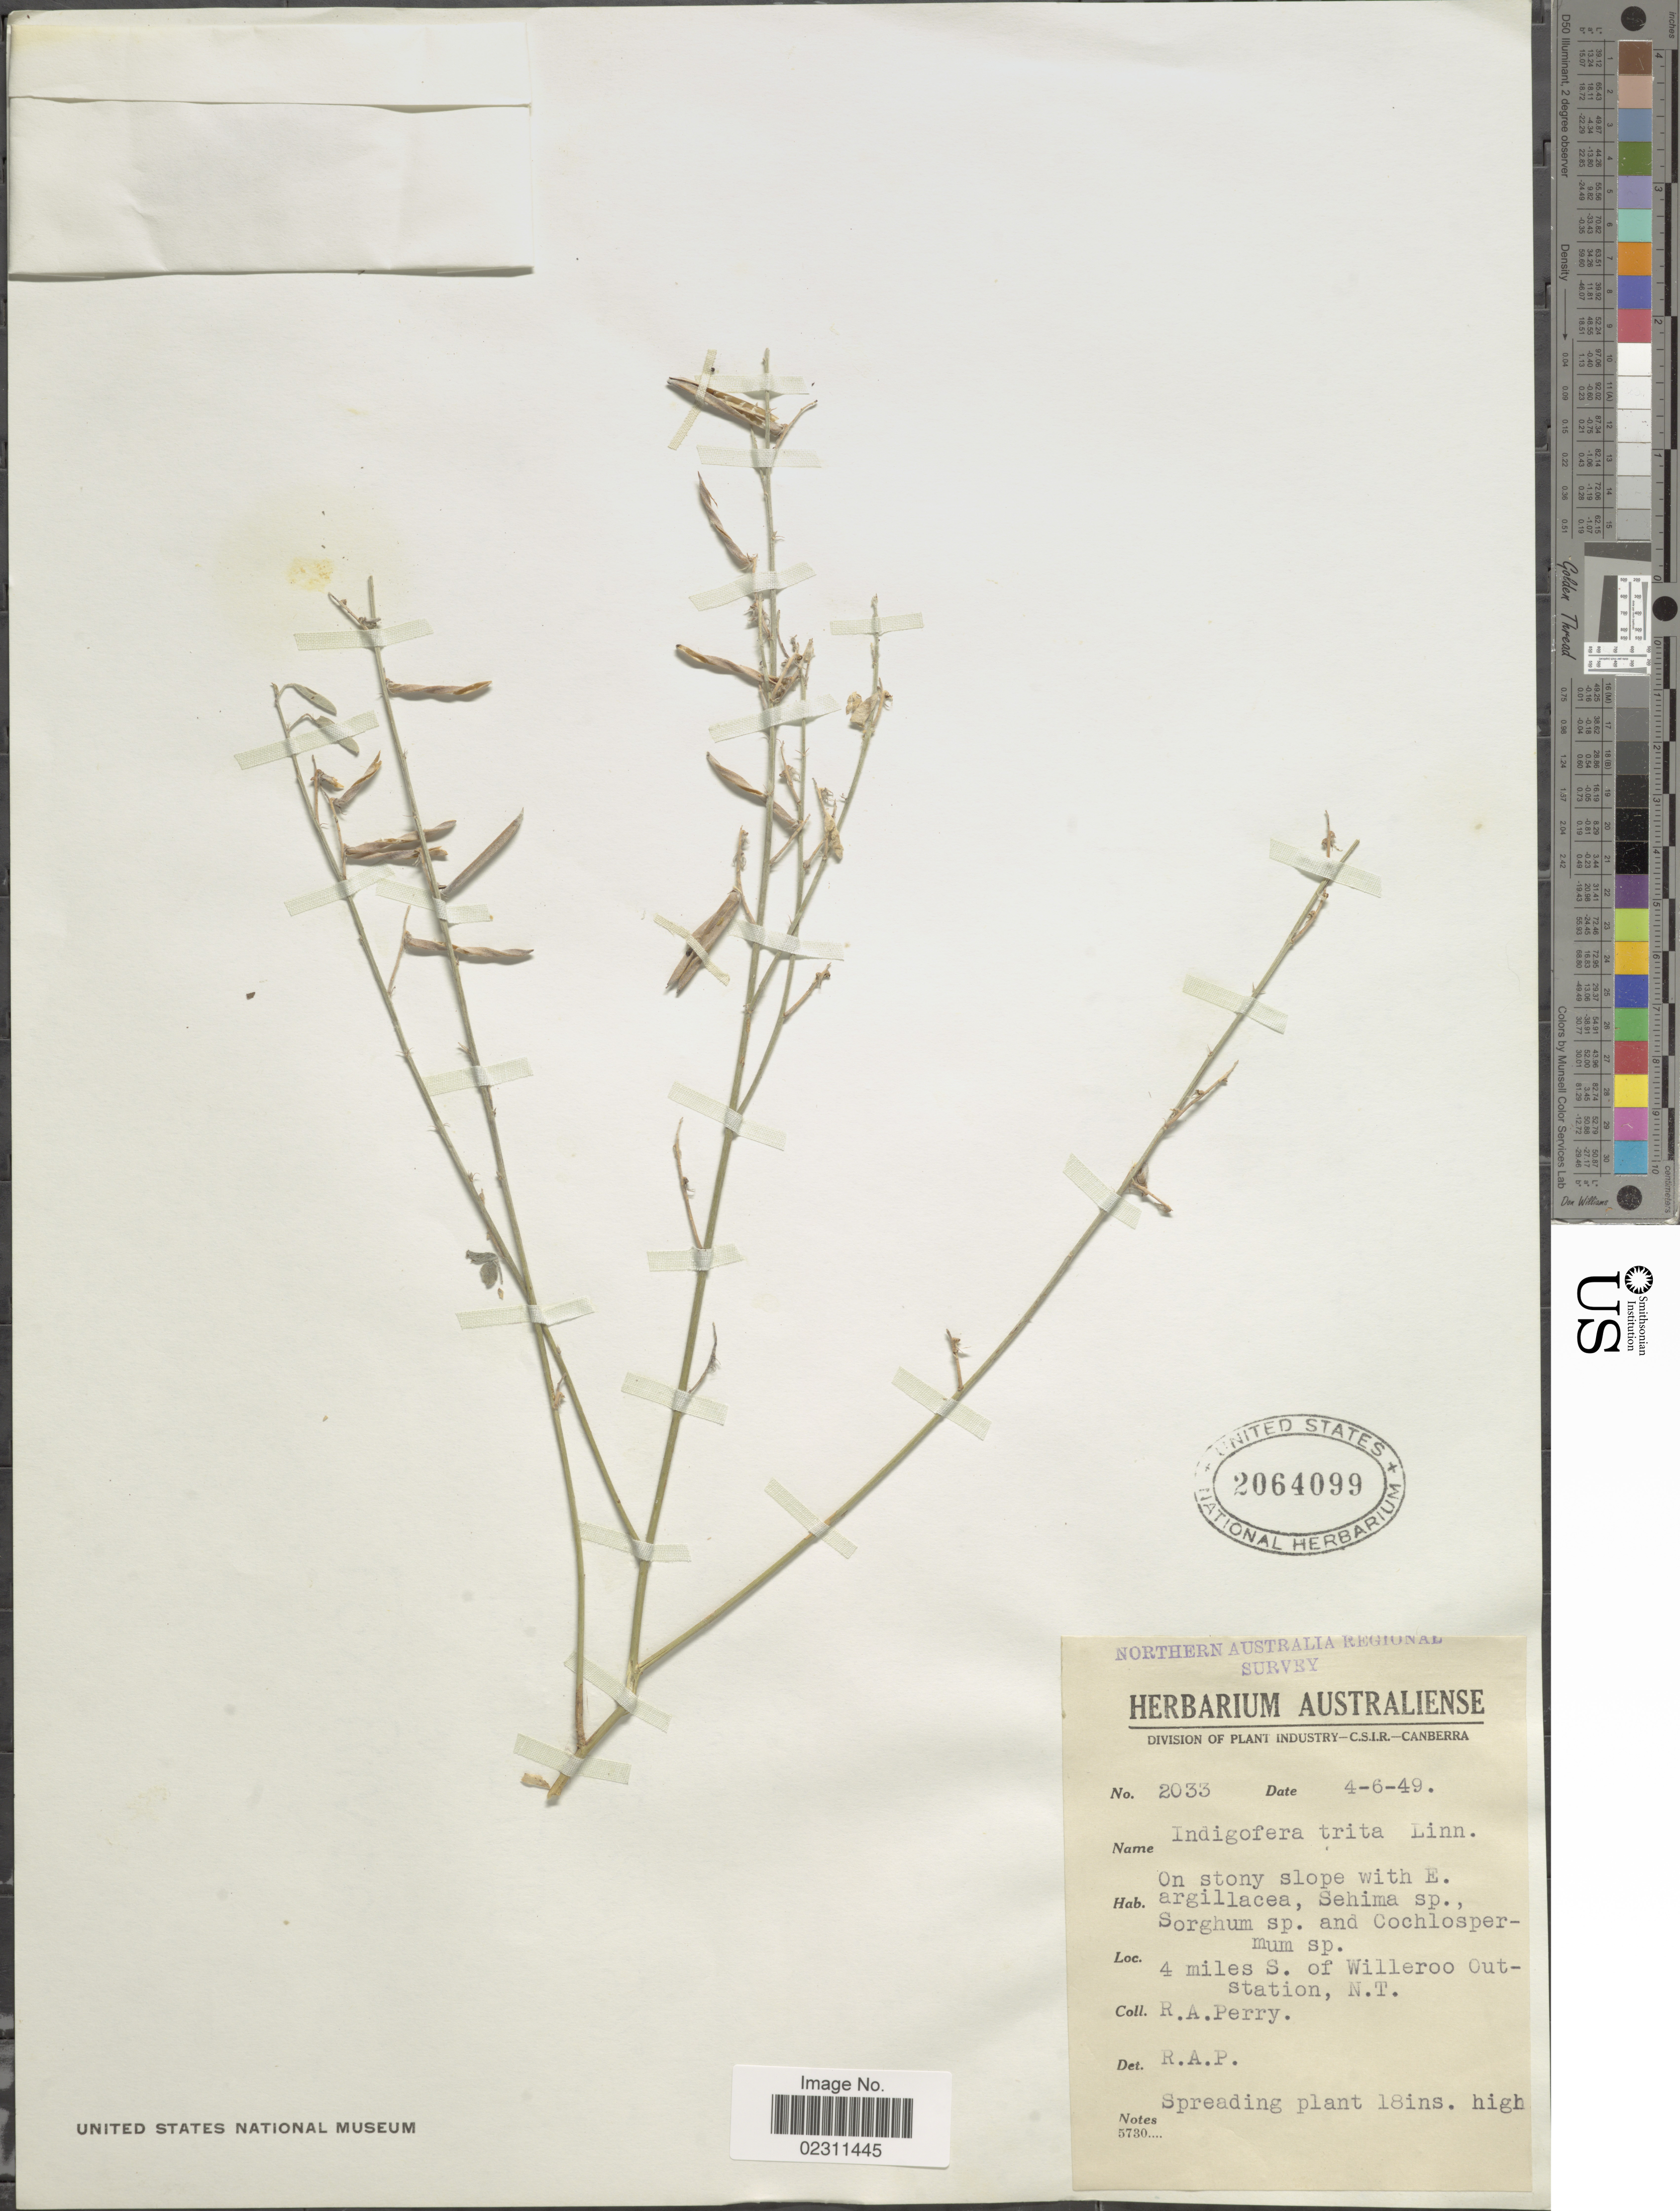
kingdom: Plantae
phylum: Tracheophyta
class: Magnoliopsida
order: Fabales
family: Fabaceae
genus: Indigofera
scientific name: Indigofera trita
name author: L. f.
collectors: Perry, R. A.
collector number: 2033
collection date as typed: Transcribed d/m/y: 4/6/49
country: Australia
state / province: Northern Territory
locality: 4 miles S. of Willeroo Outstation, N.T.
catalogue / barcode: US 2064099